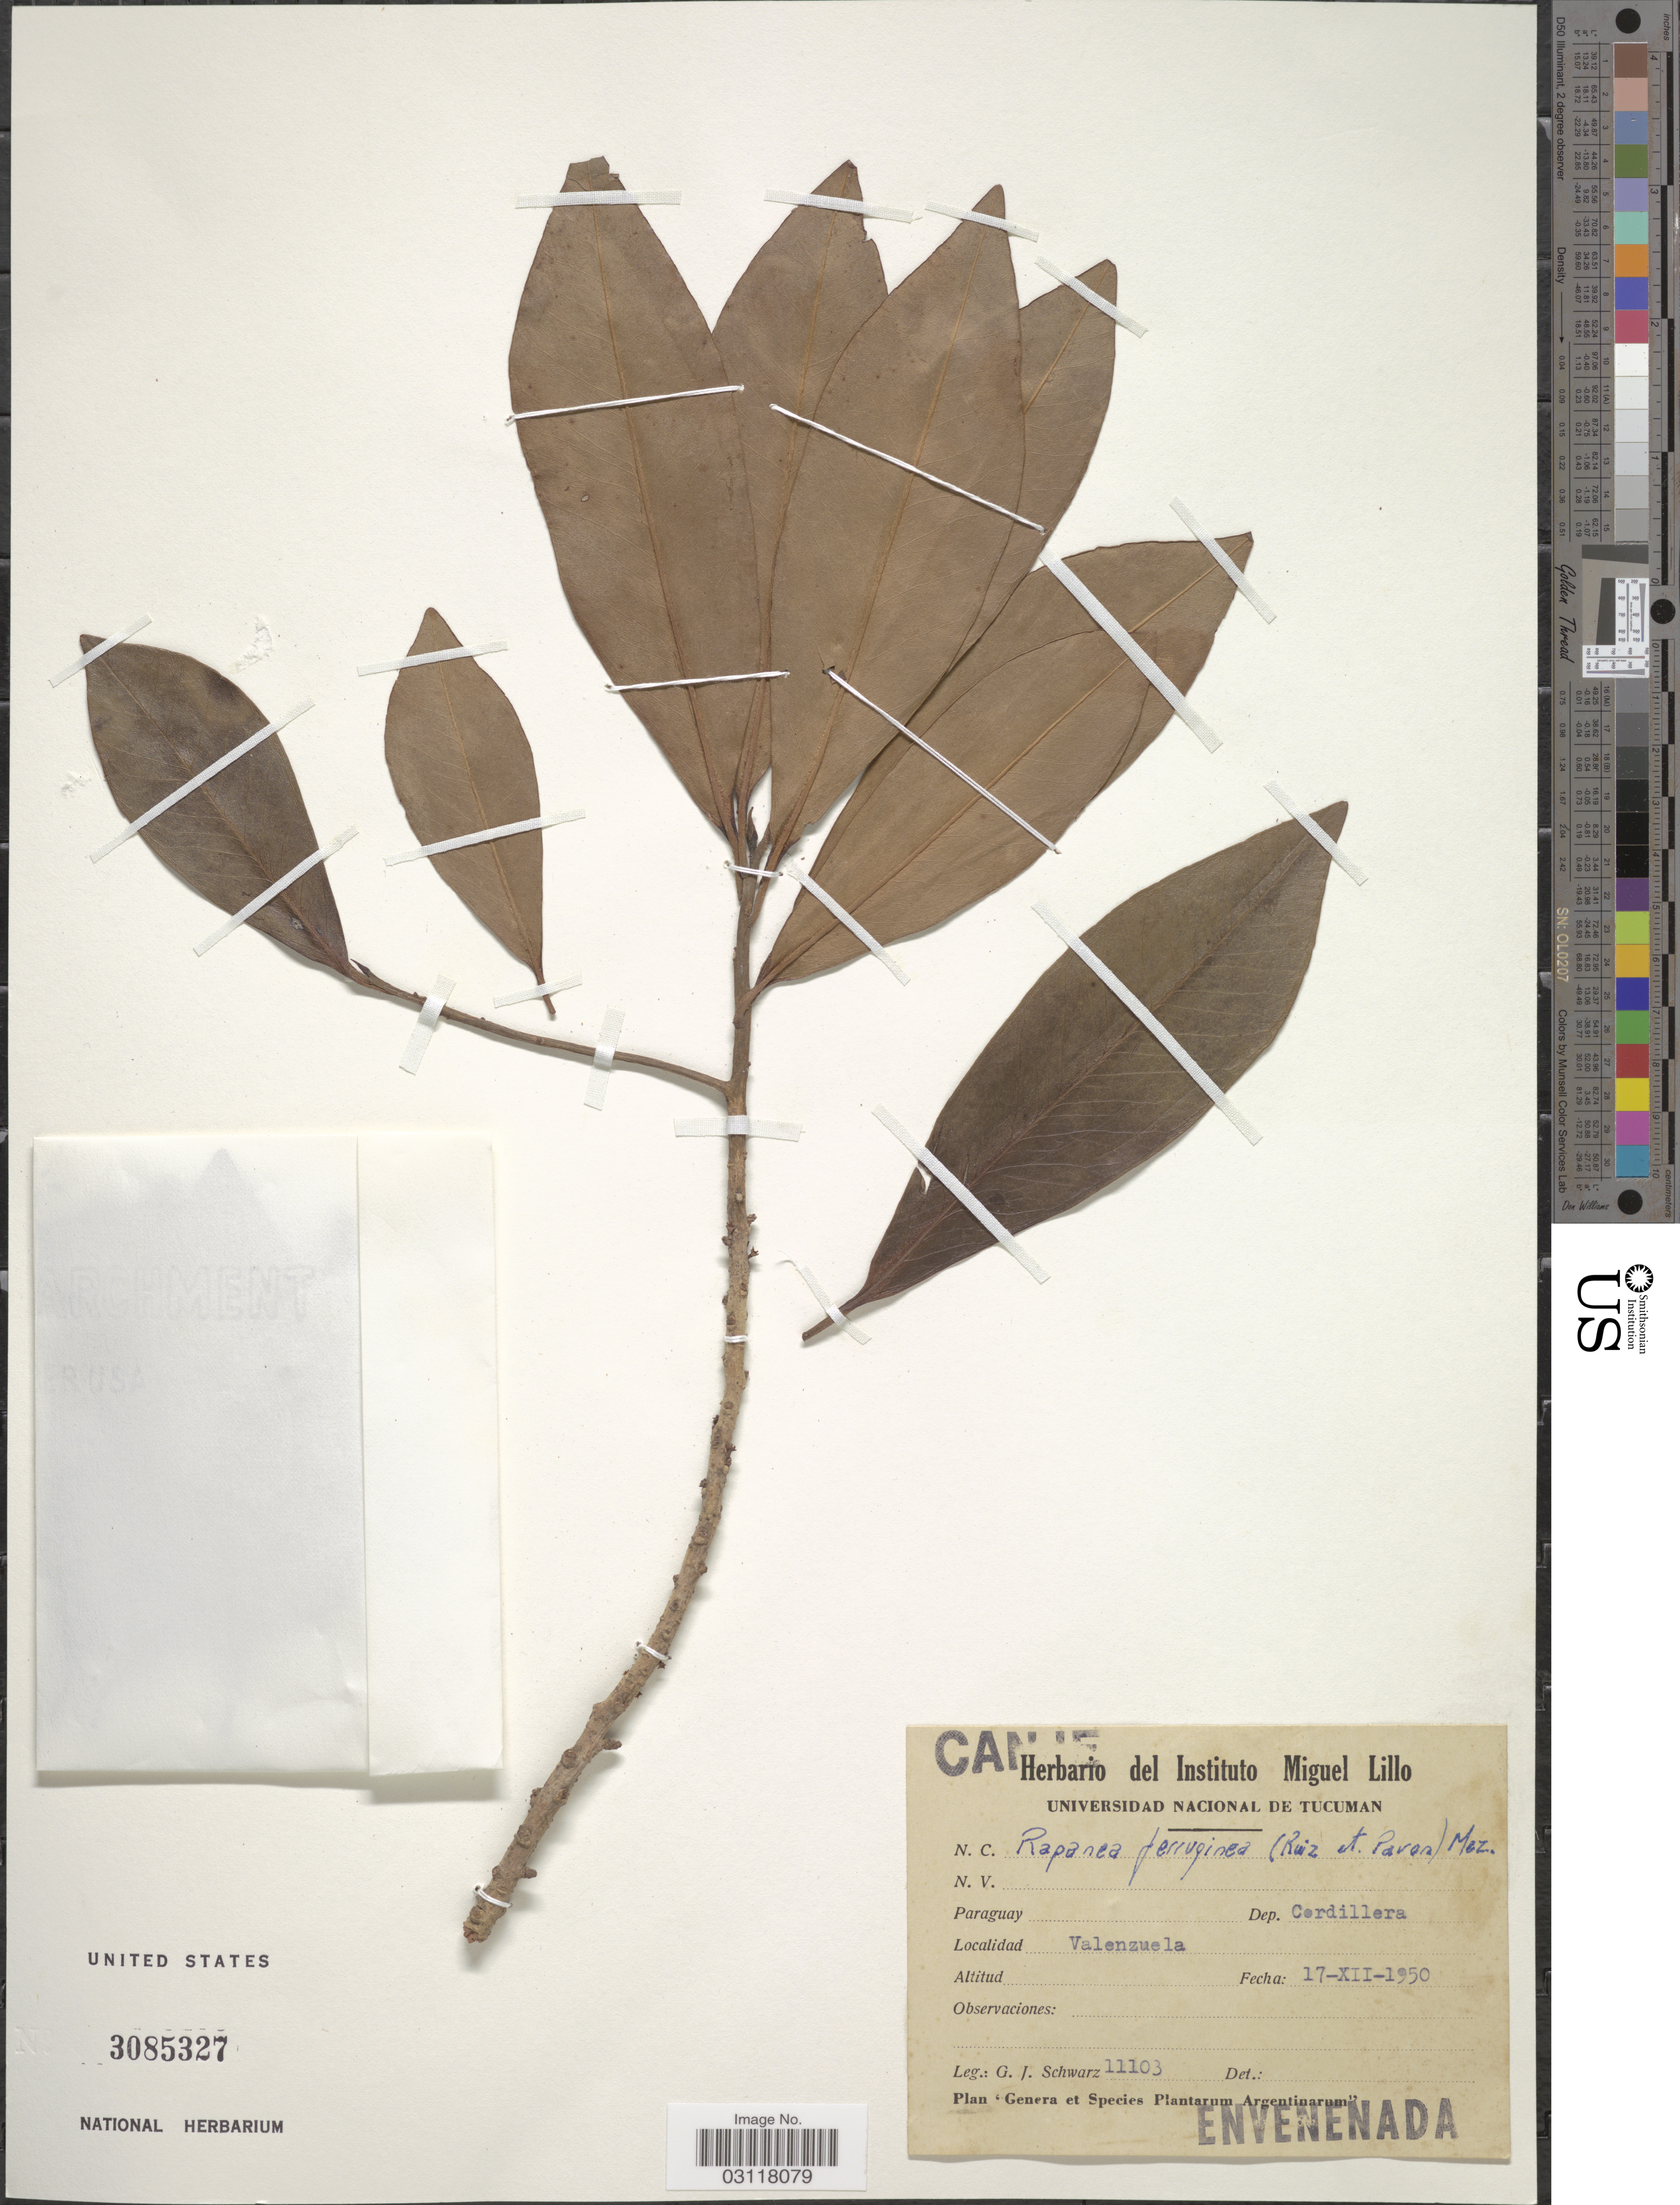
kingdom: Plantae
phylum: Tracheophyta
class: Magnoliopsida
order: Ericales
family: Primulaceae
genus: Rapanea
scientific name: Rapanea ferruginea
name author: (Ruiz & Pav.) Mez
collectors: G. J. Schwarz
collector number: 11103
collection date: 1950-12-17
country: Paraguay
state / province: Cordillera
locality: Dep. Cordillera, Valenzuela.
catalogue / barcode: US 3085237